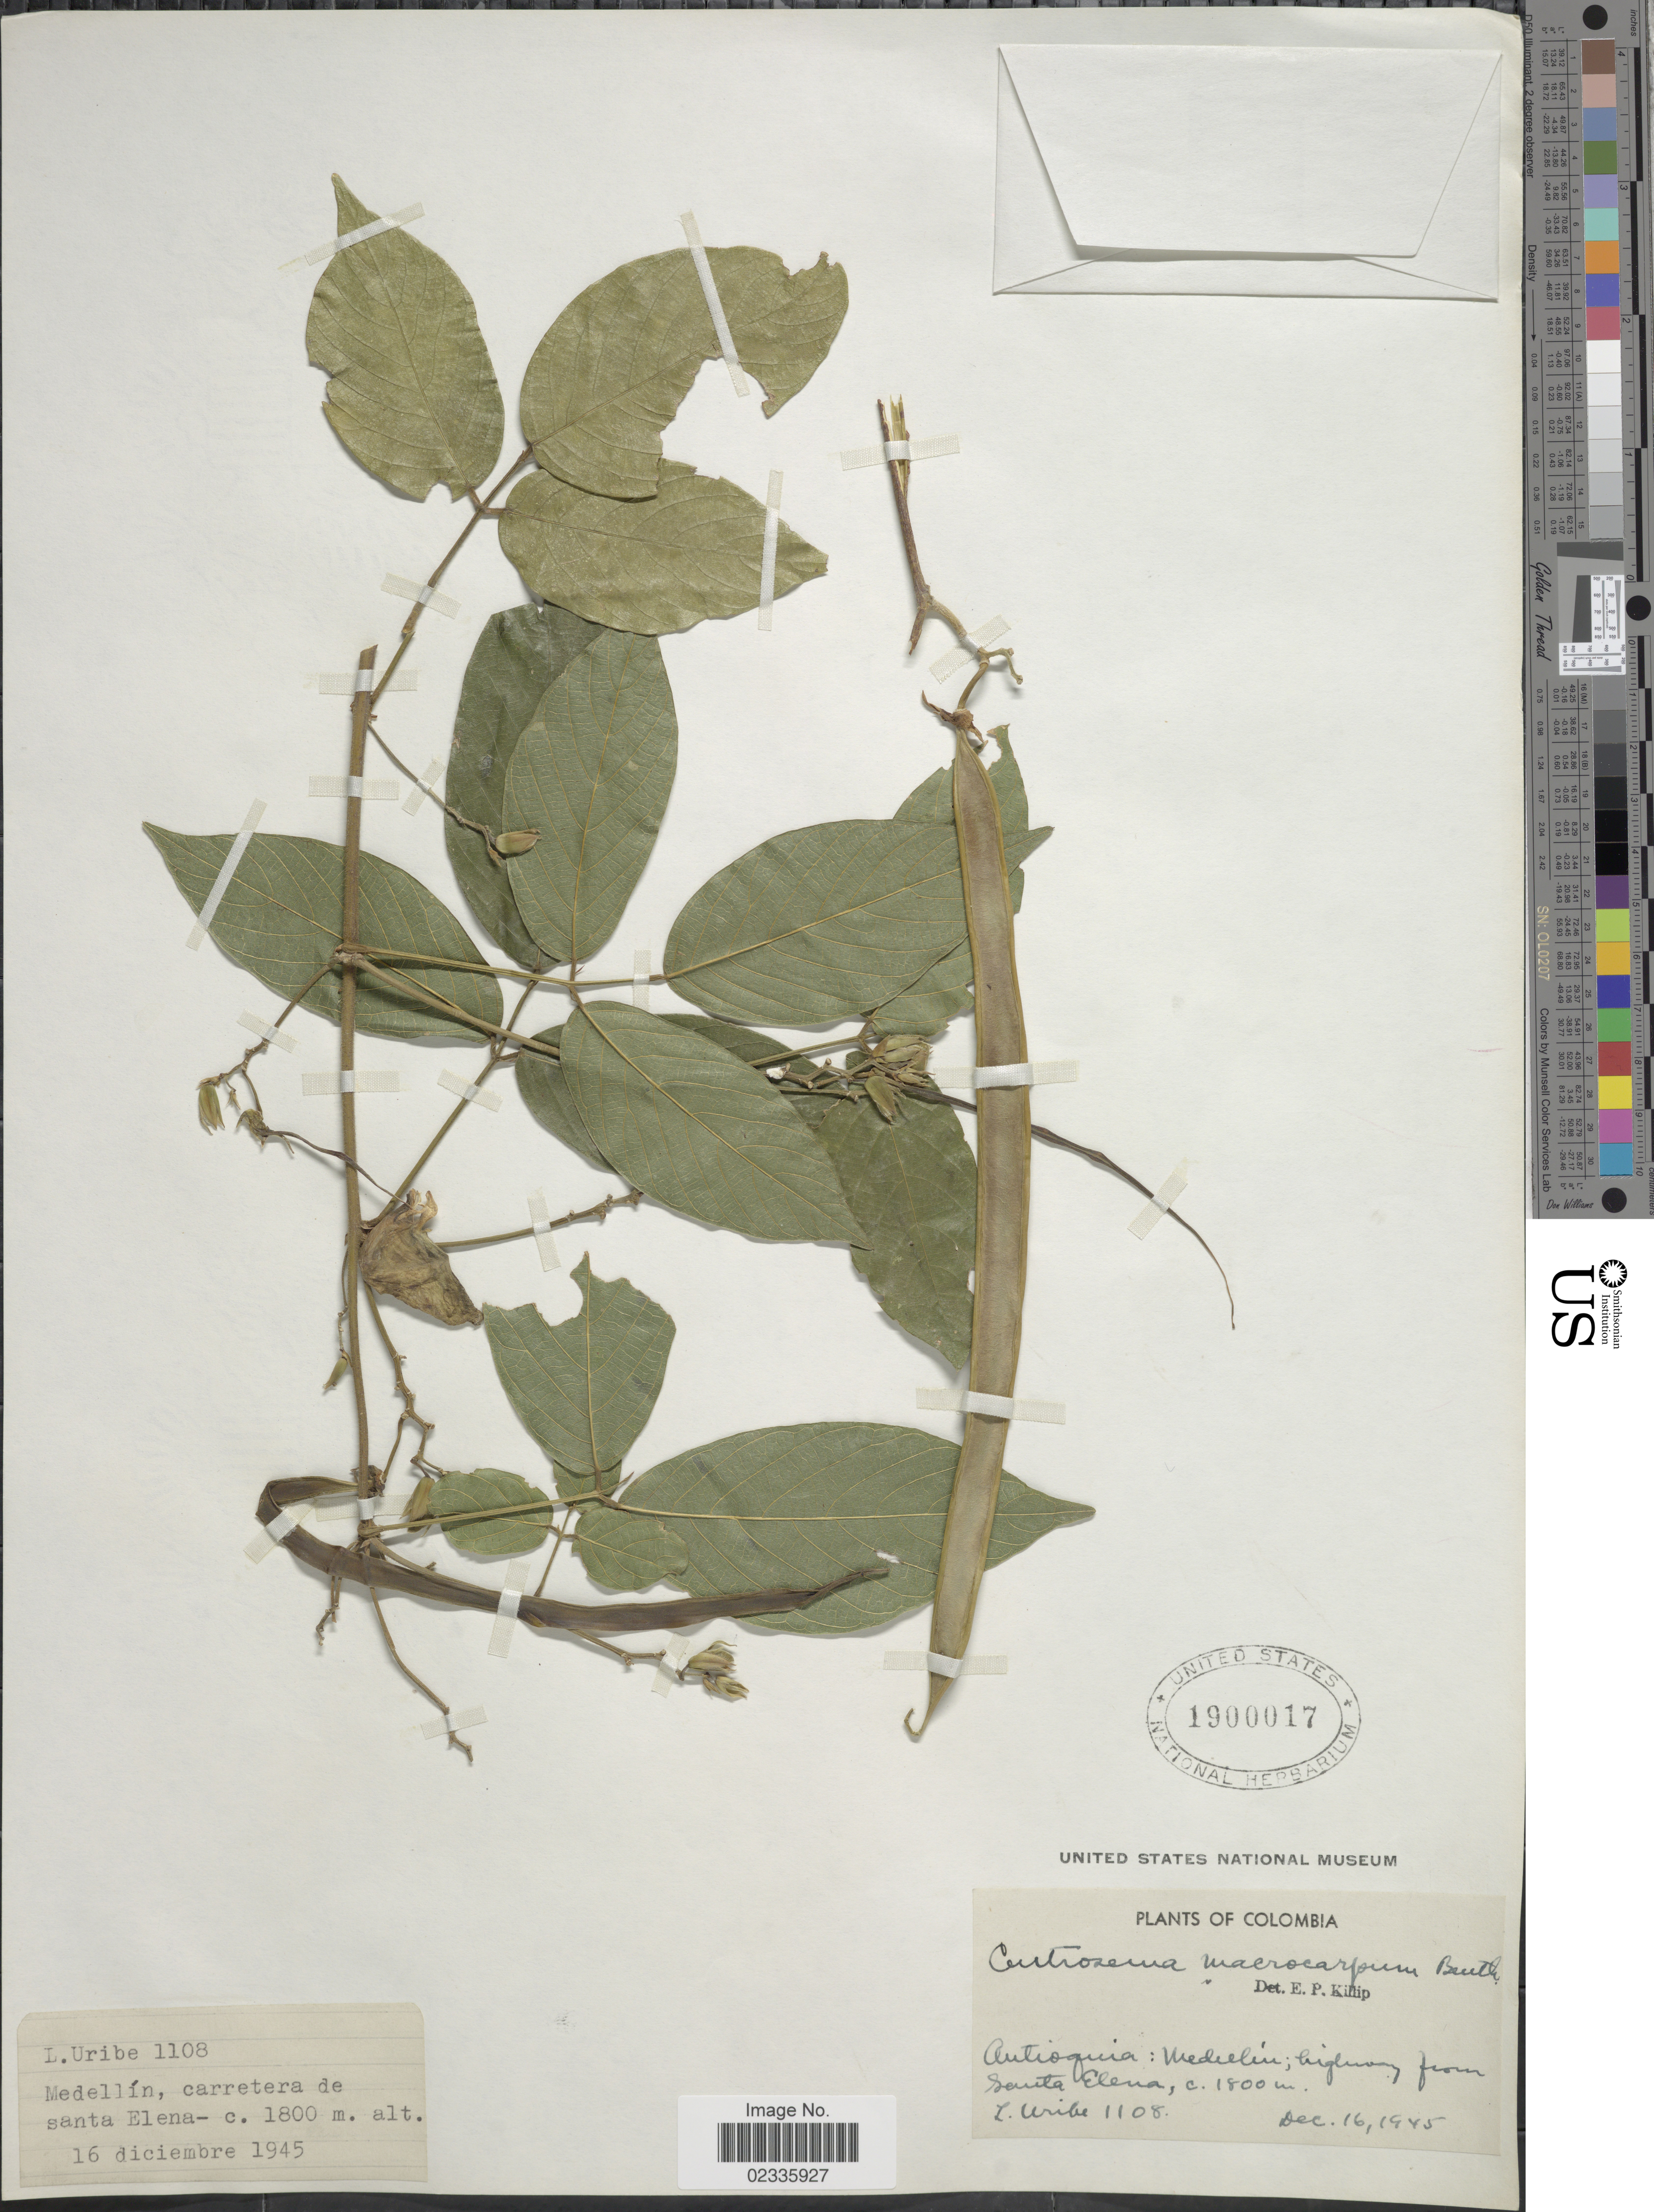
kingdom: Plantae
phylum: Tracheophyta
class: Magnoliopsida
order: Fabales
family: Fabaceae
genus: Centrosema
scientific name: Centrosema macrocarpum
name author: Benth.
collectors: L. Uribe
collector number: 1108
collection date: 1945-12-16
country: Colombia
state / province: Antioquia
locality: Medellín, carretera de Santa Elena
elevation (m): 1800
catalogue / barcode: US 1900017